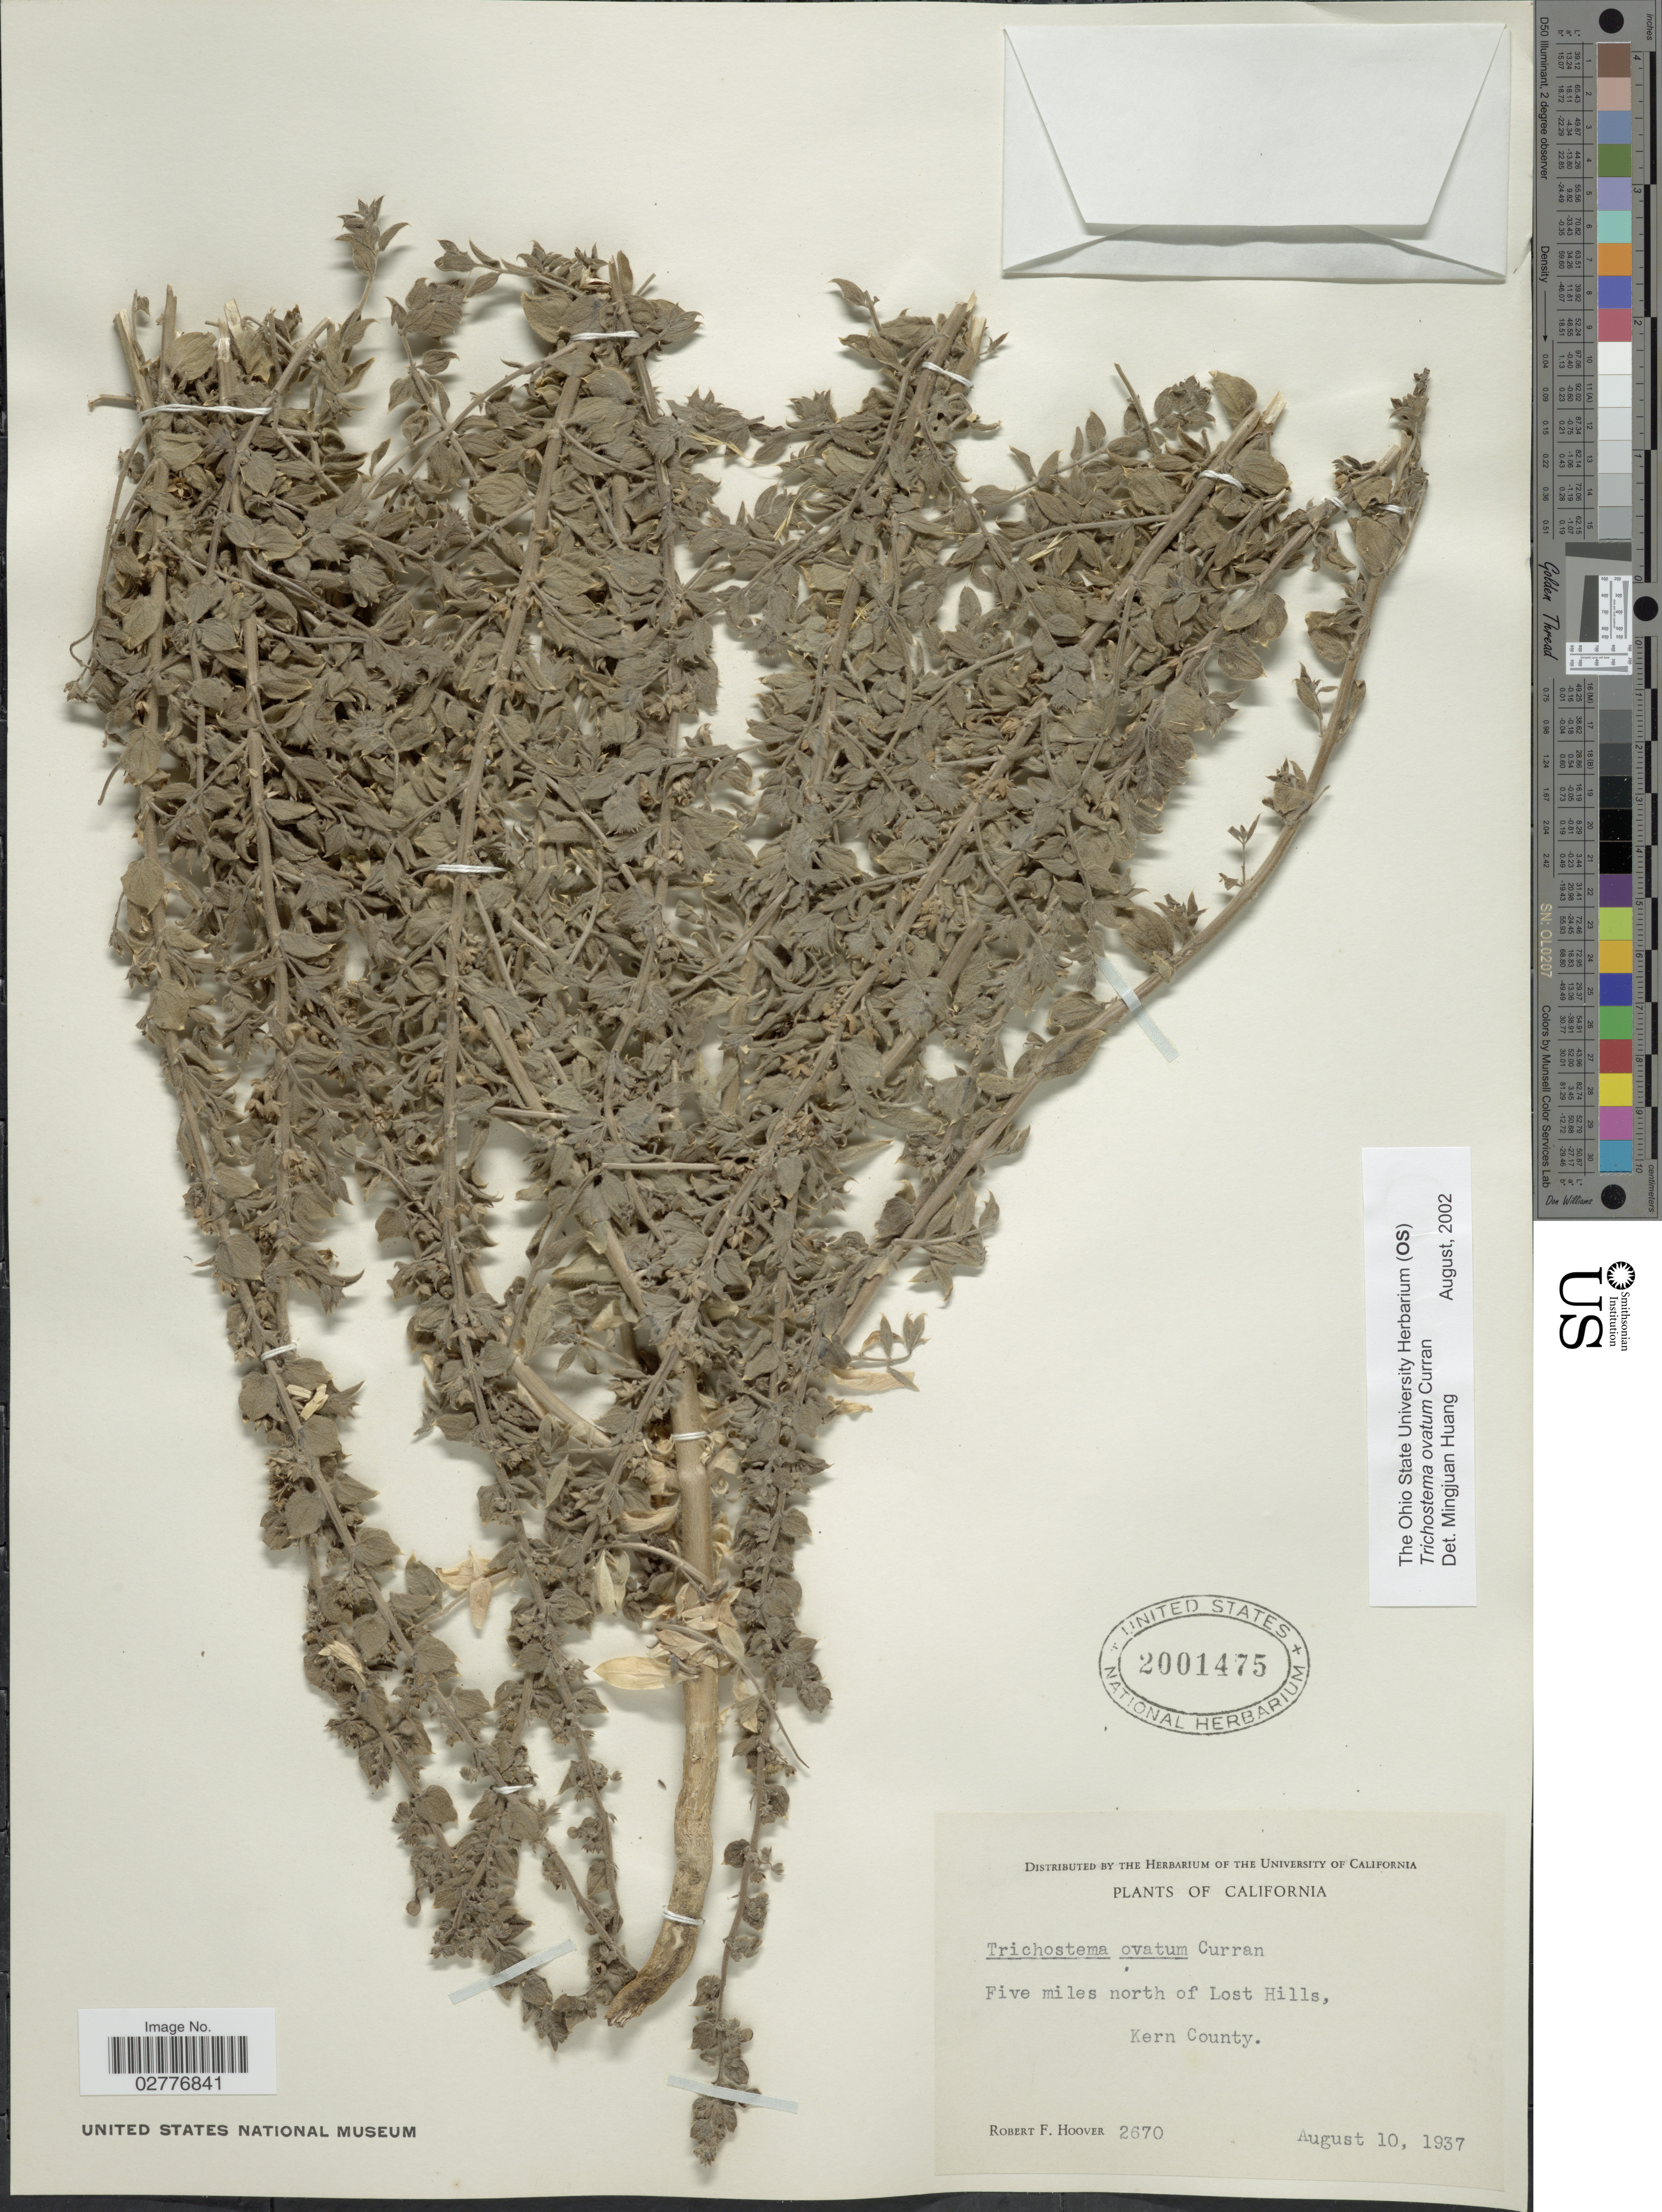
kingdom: Plantae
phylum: Tracheophyta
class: Magnoliopsida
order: Lamiales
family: Lamiaceae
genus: Trichostema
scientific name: Trichostema ovatum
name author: Curran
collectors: R. F. Hoover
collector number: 2670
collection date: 1937-08-10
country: United States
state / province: California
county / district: Kern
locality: Fives miles north of Lost Hills, Kern County.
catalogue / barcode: US 2001475